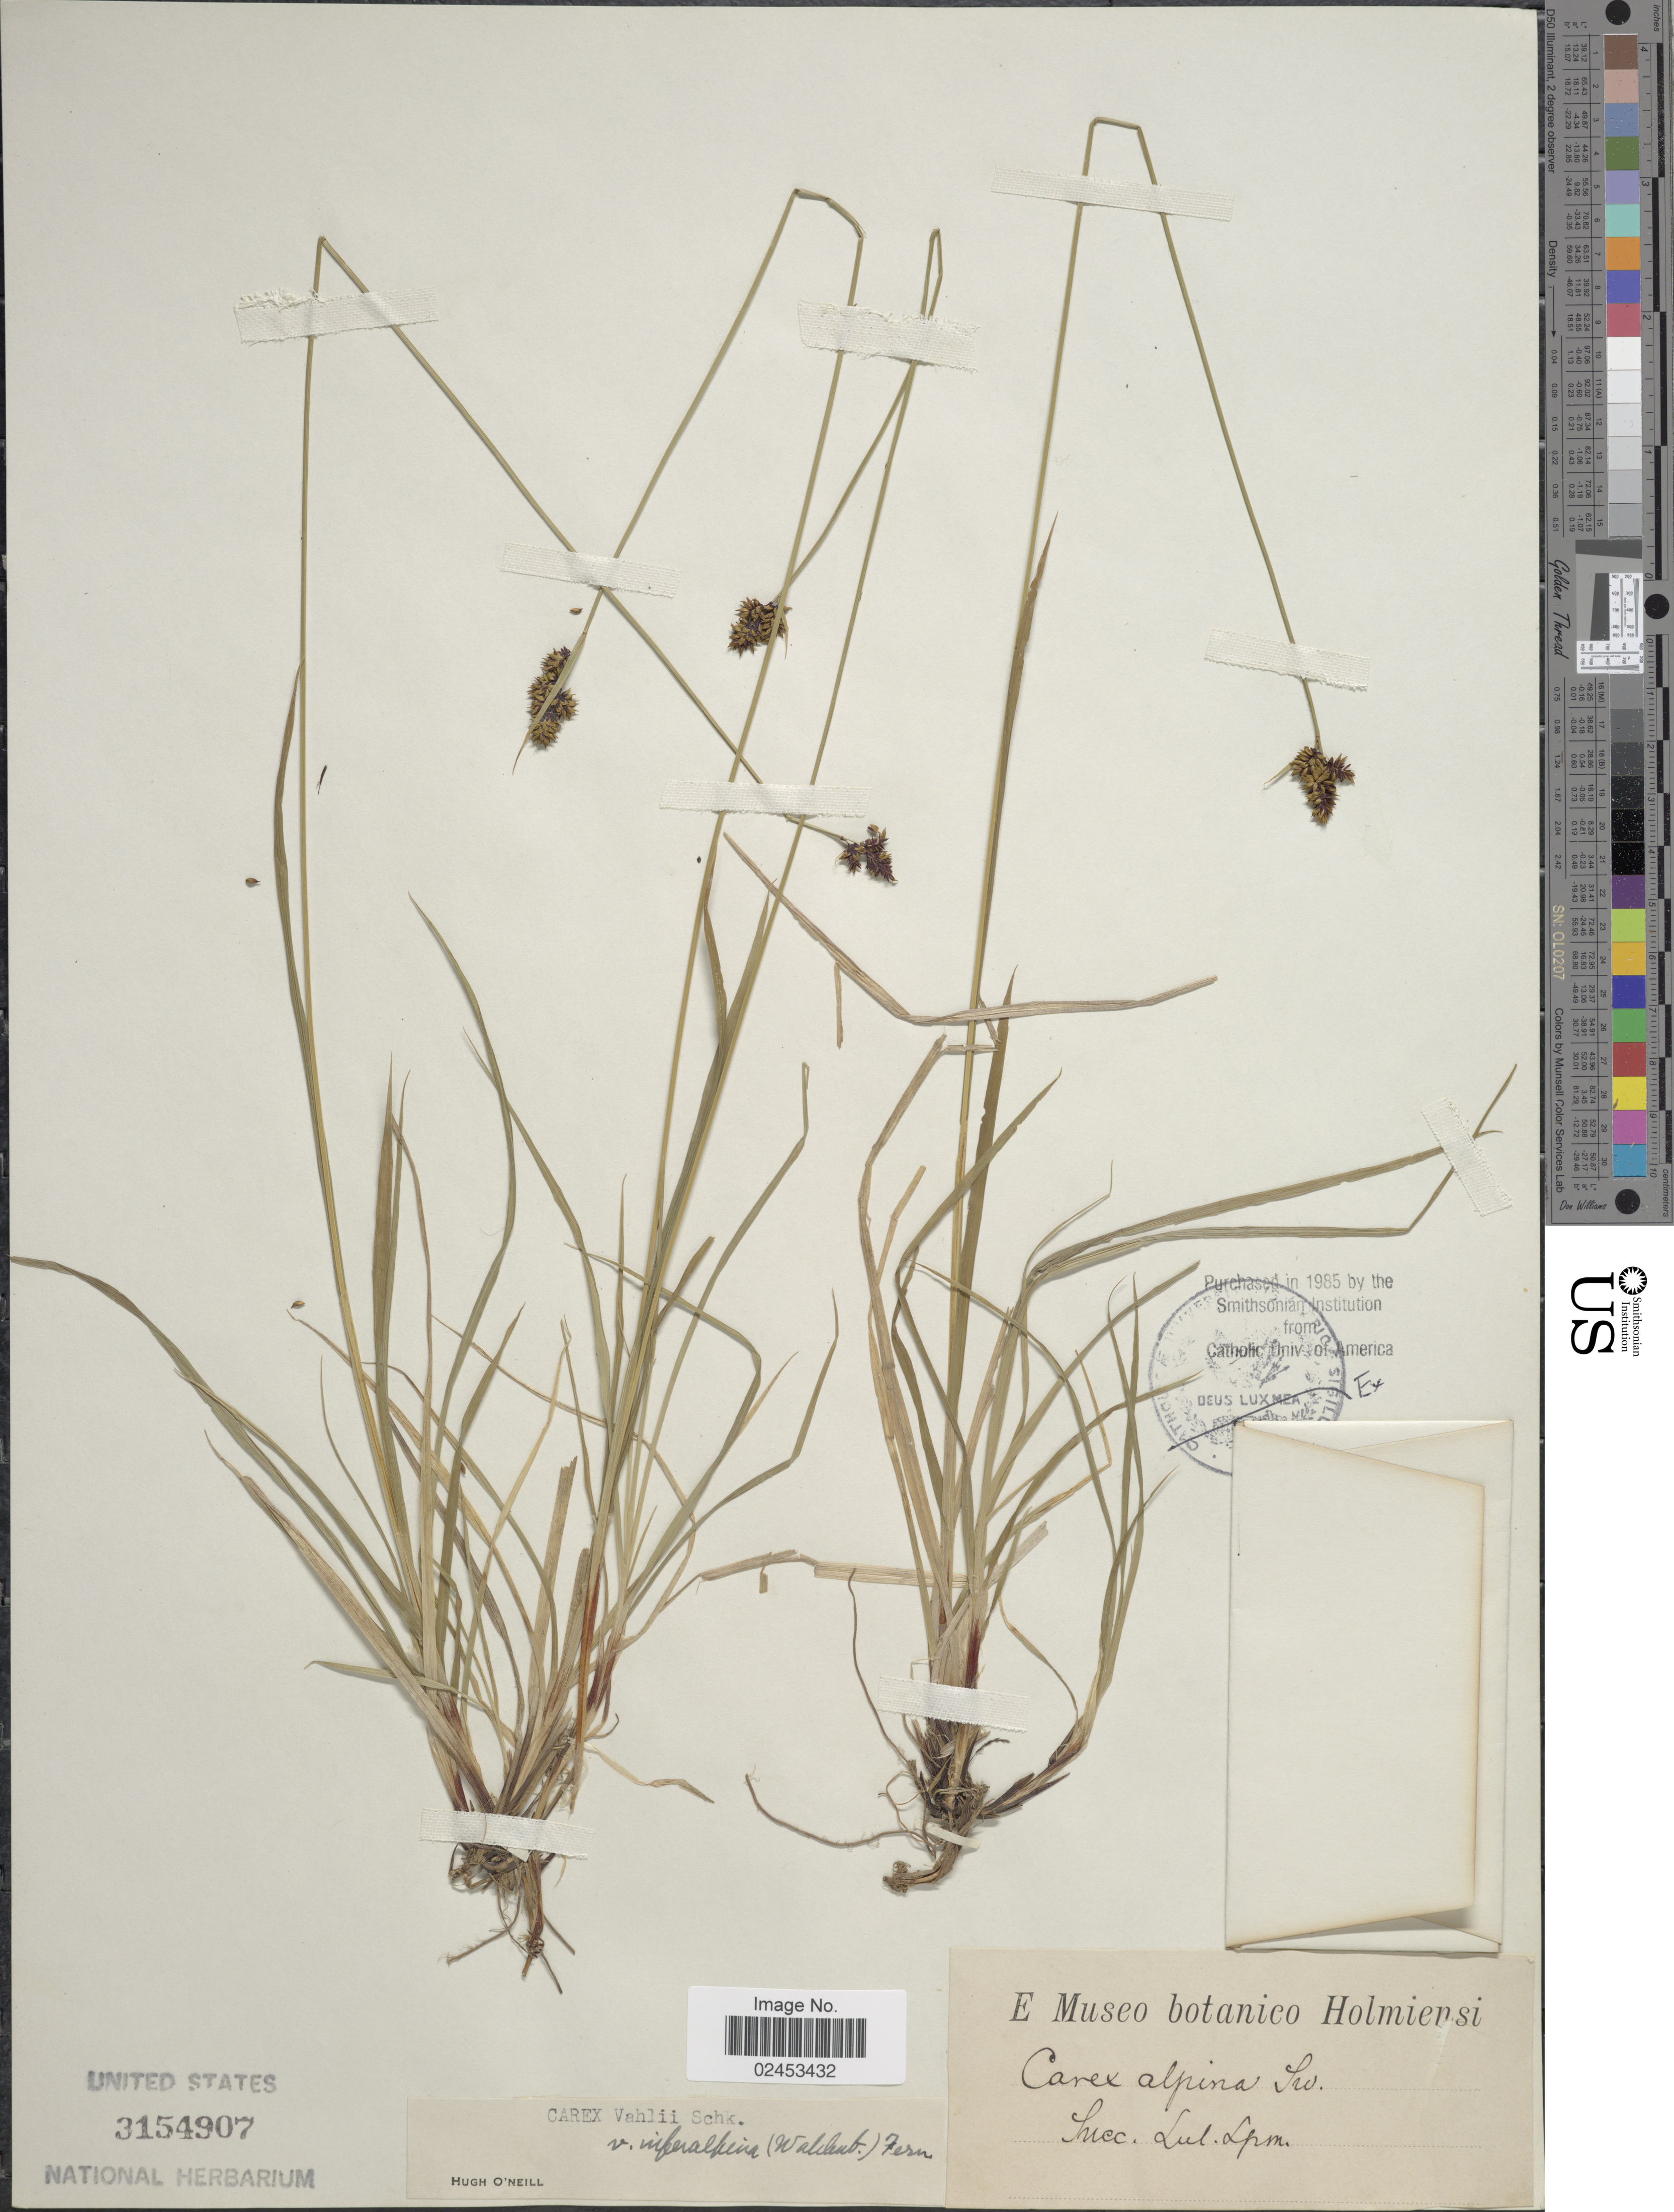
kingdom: Plantae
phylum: Tracheophyta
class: Liliopsida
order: Poales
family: Cyperaceae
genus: Carex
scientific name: Carex media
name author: R. Br.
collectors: ex Museo botan. Holmiensi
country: Sweden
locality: Suec. Lul. Lpm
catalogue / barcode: US 3154907